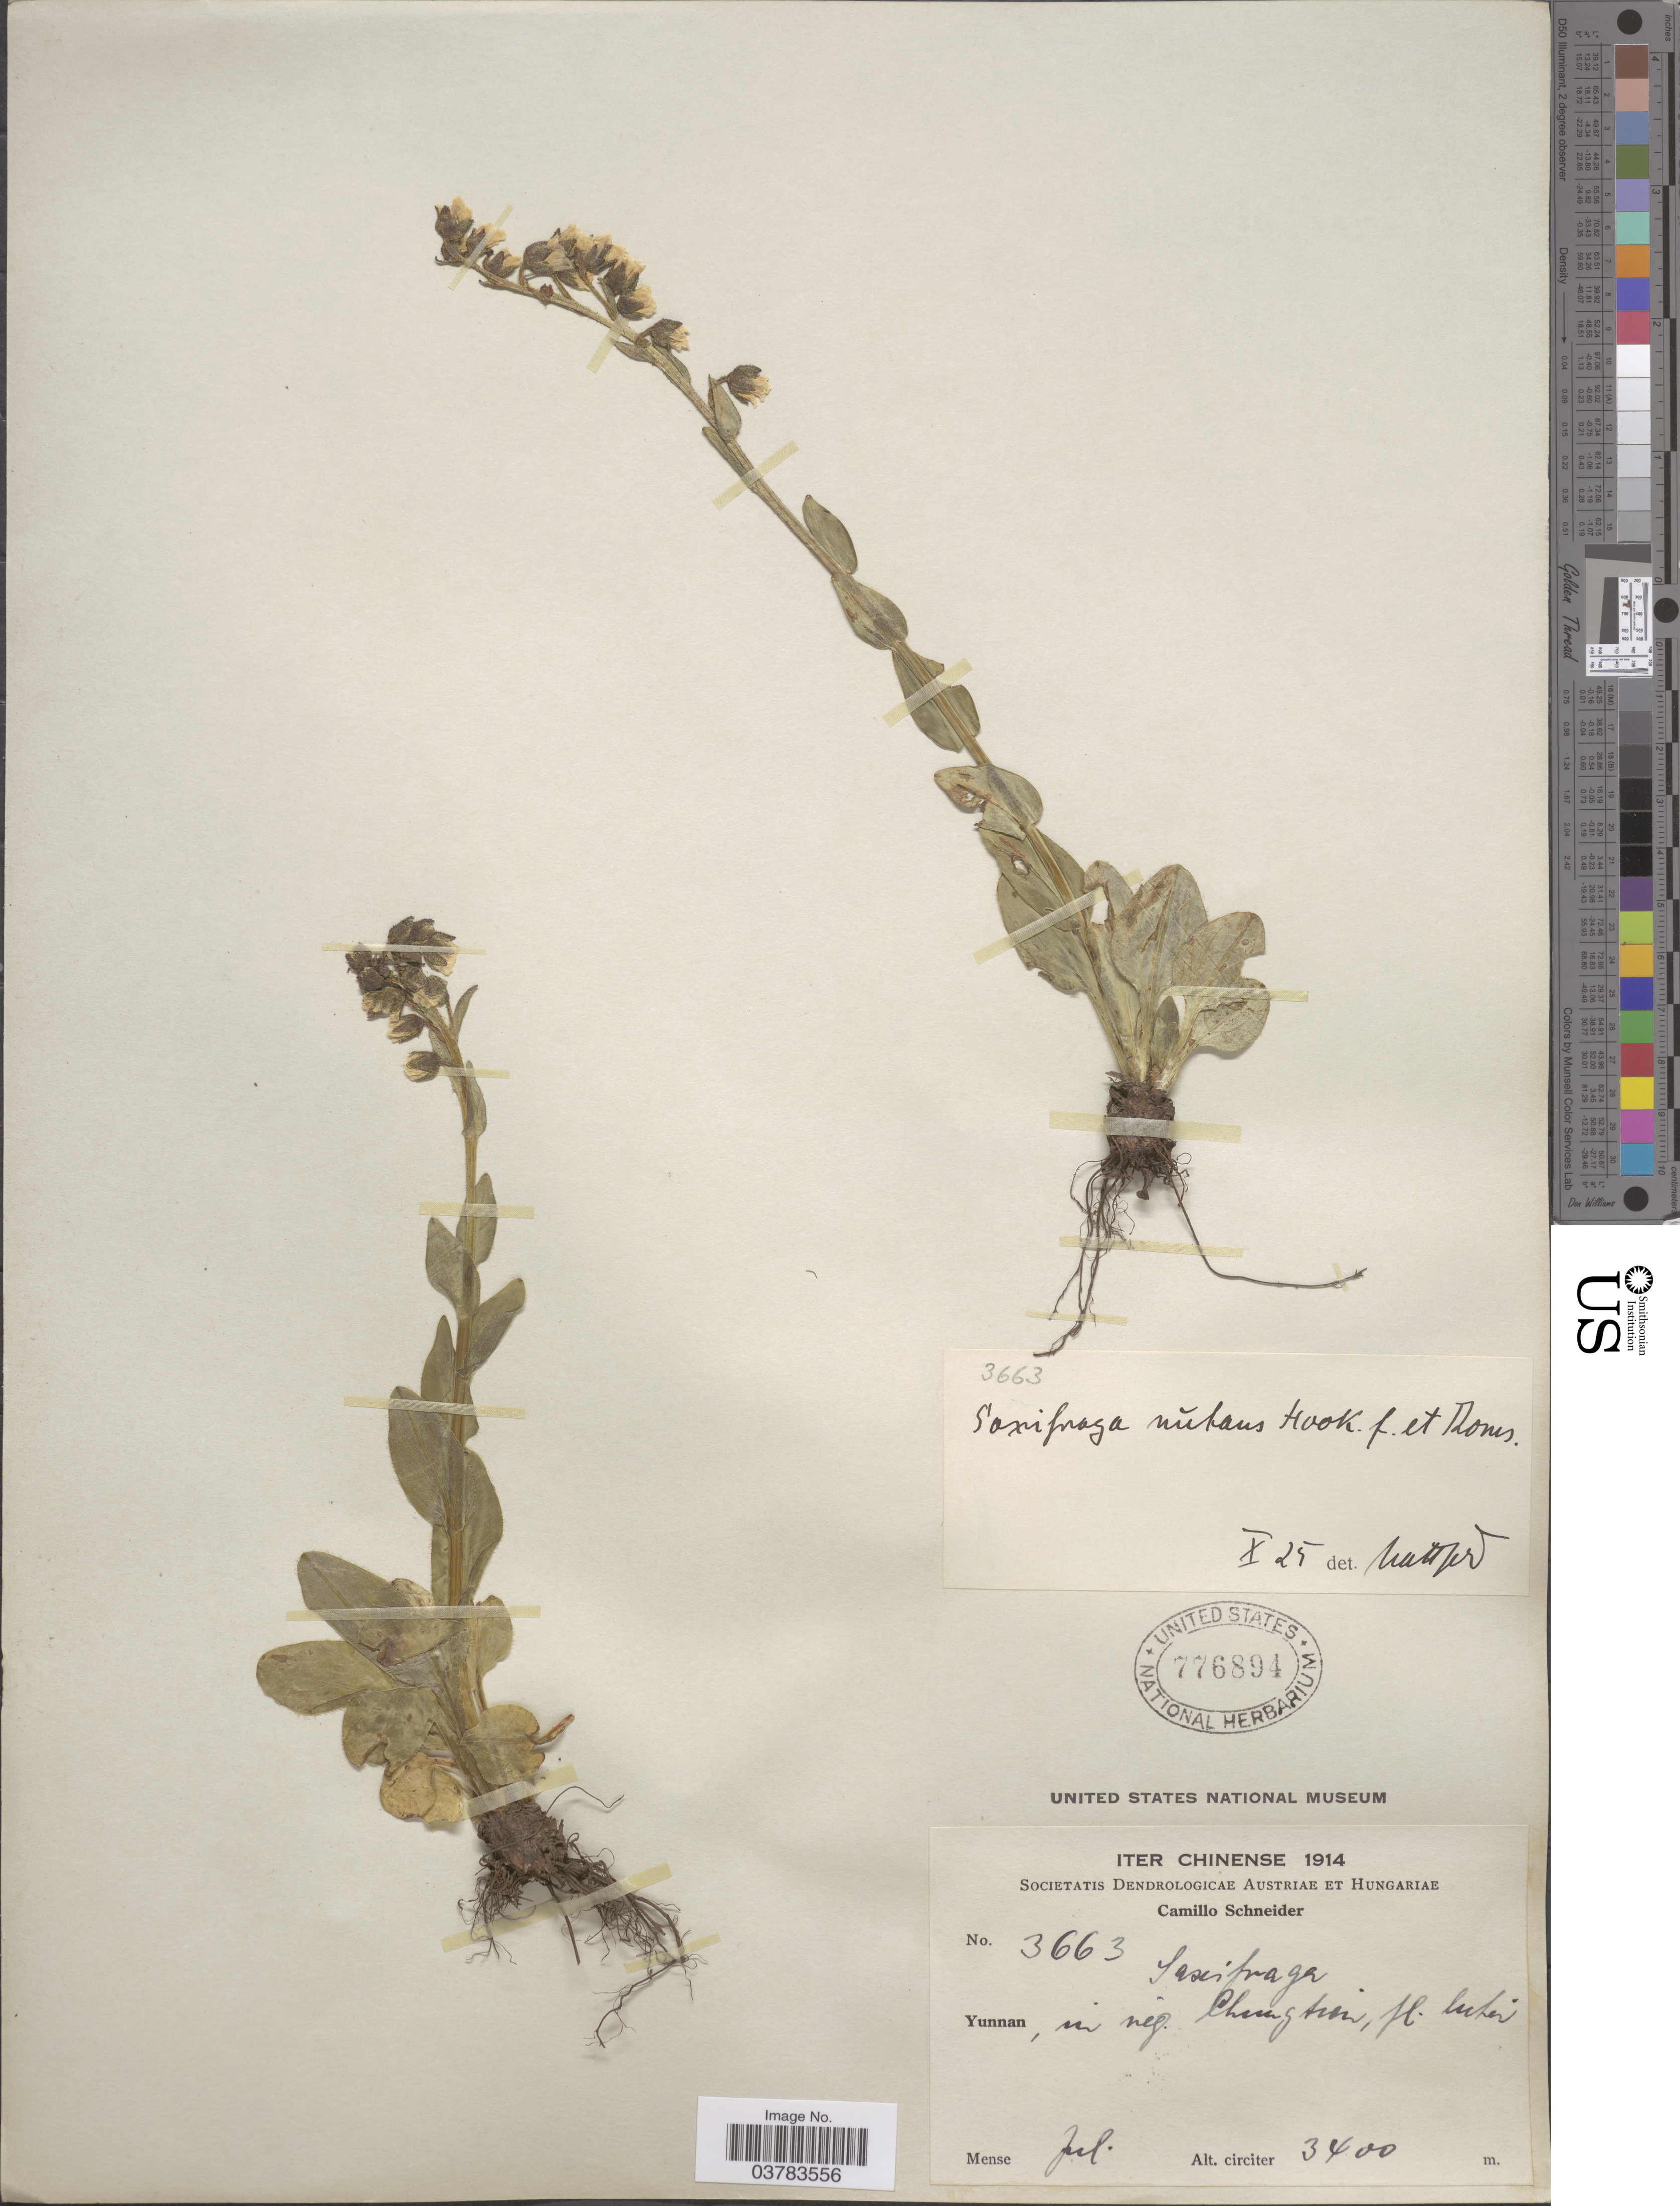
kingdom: Plantae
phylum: Tracheophyta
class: Magnoliopsida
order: Saxifragales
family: Saxifragaceae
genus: Saxifraga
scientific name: Saxifraga nutans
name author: Hook. f. & Thomson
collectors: C. K. Schneider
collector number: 3663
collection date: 1914-07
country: China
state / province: Yunnan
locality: Iter Chinense 1914. In reg. Chungtien.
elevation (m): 3400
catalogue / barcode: US 776894